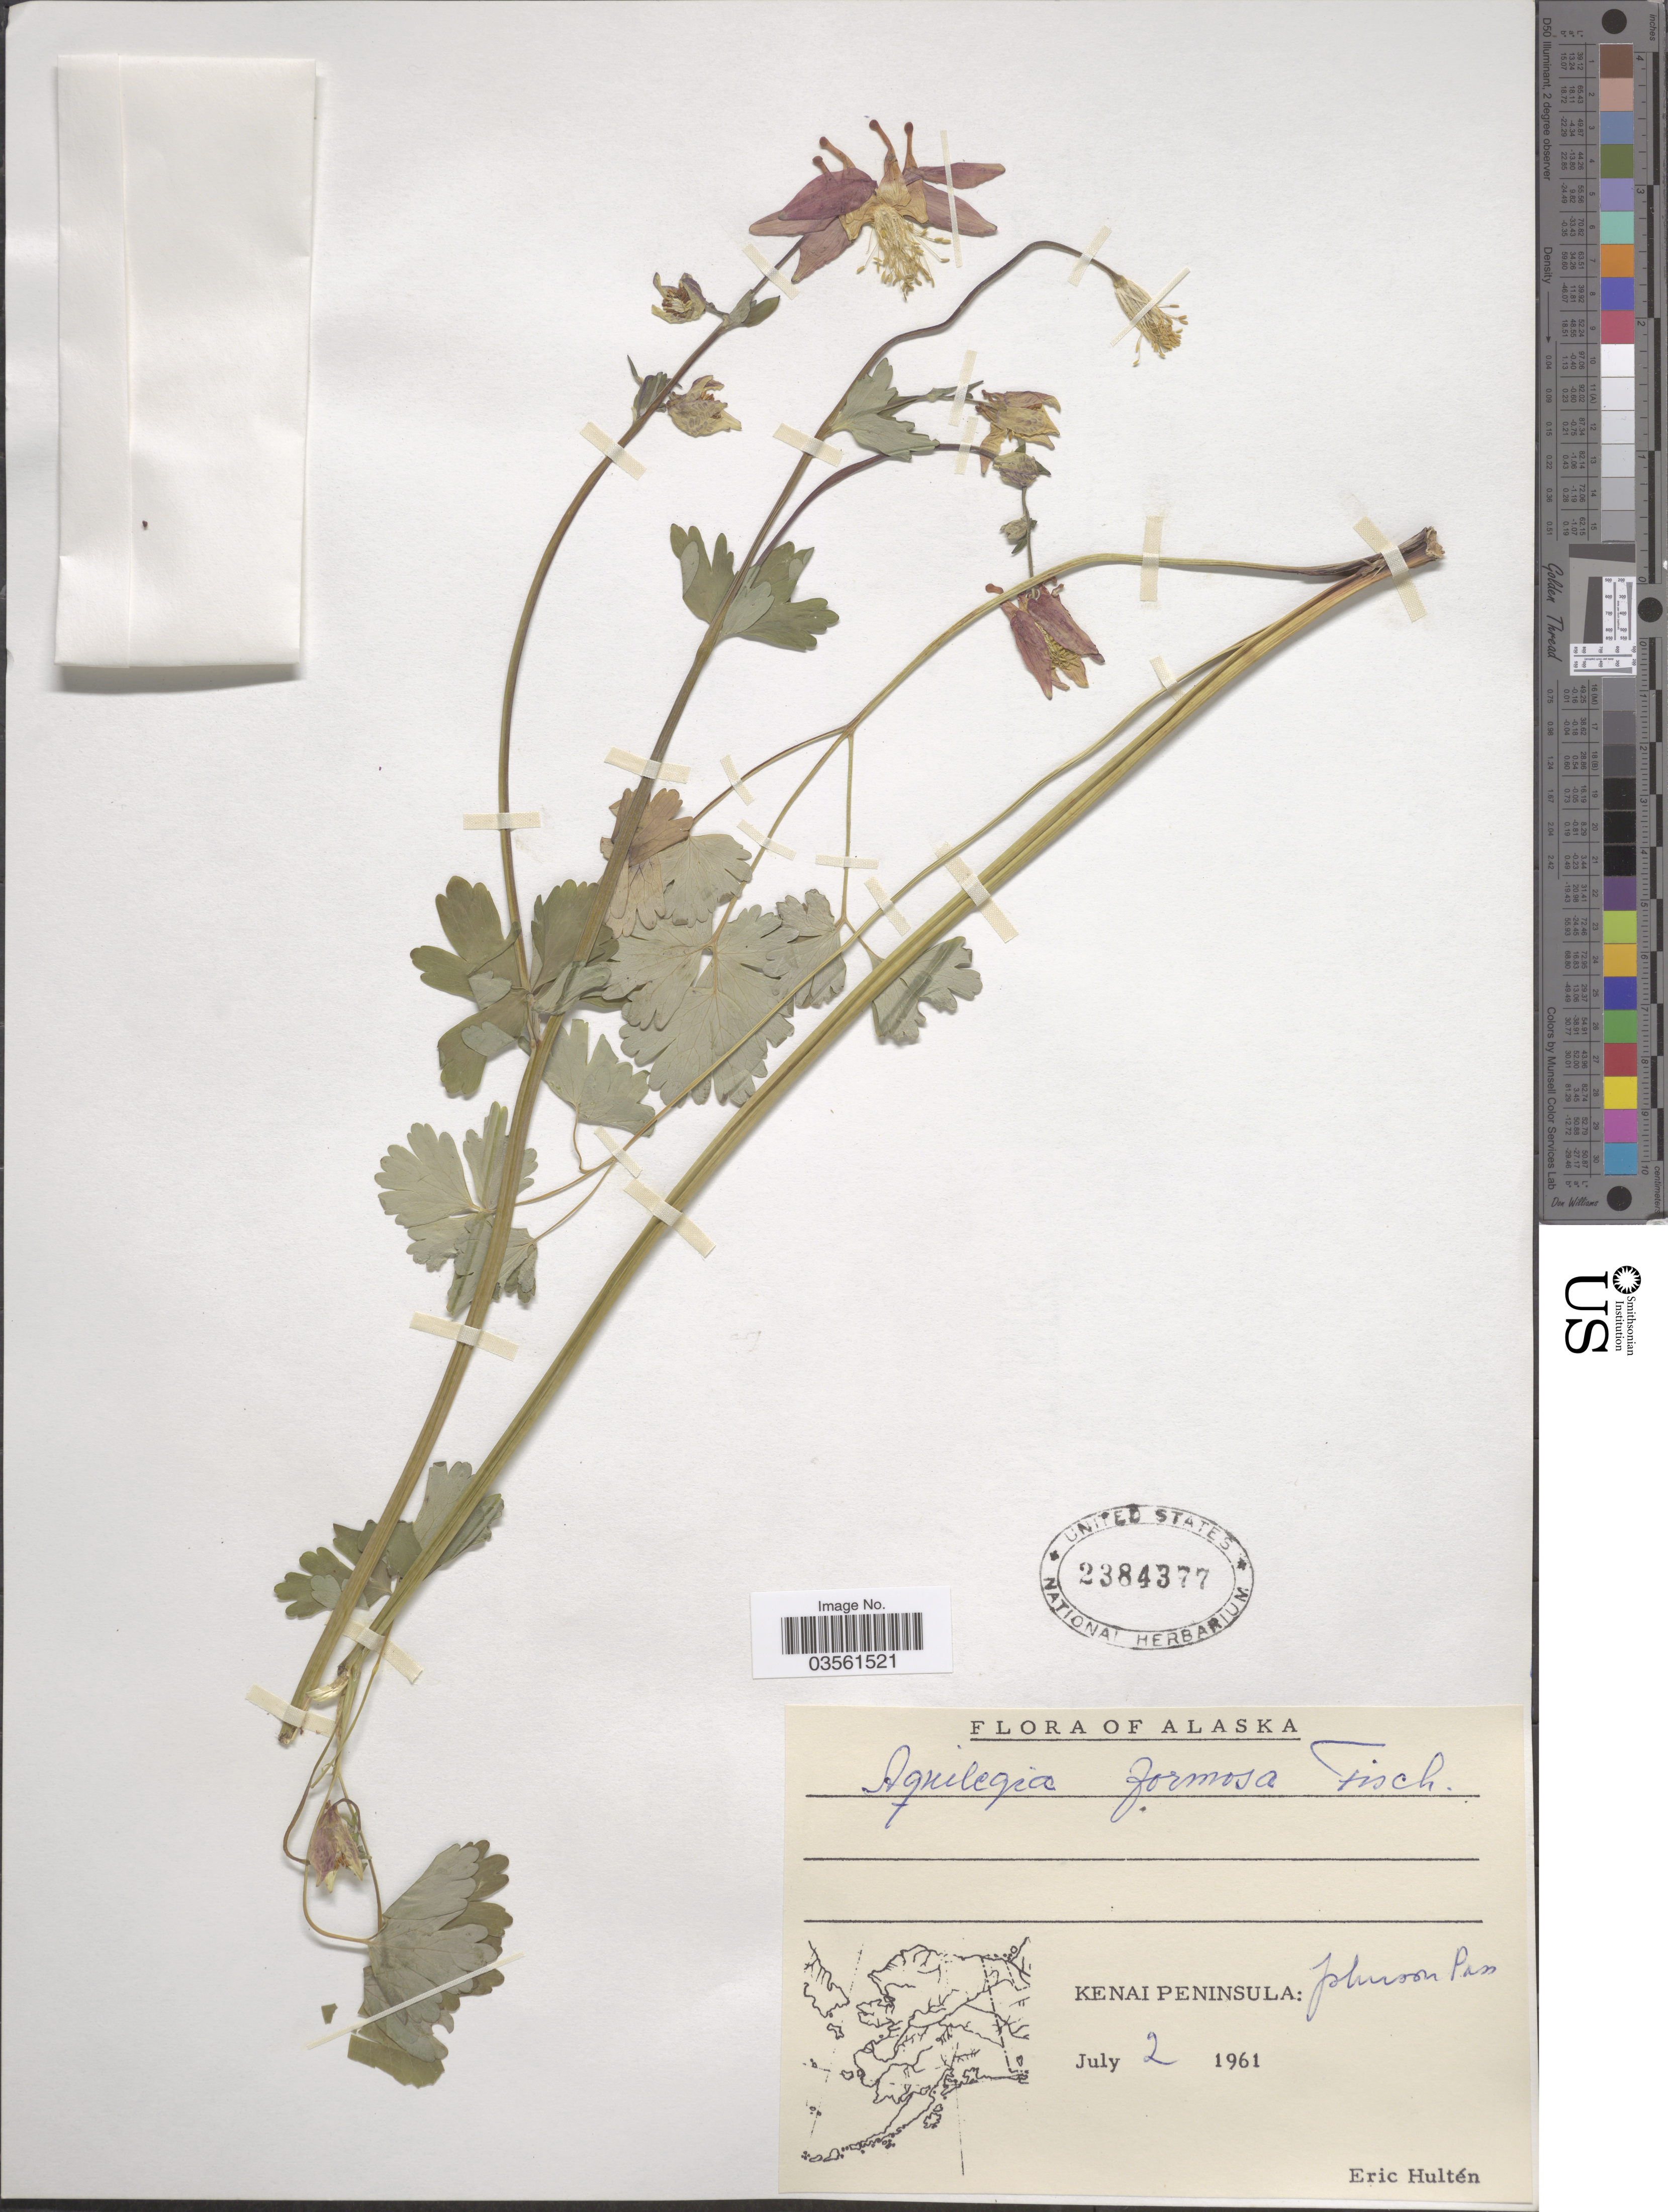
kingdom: Plantae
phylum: Tracheophyta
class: Magnoliopsida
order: Ranunculales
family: Ranunculaceae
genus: Aquilegia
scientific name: Aquilegia formosa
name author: Fisch. ex DC.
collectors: E. G. Hultén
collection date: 1961-07-02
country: United States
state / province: Alaska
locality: Kenai Peninsula: Johnson Pass.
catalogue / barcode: US 2384377